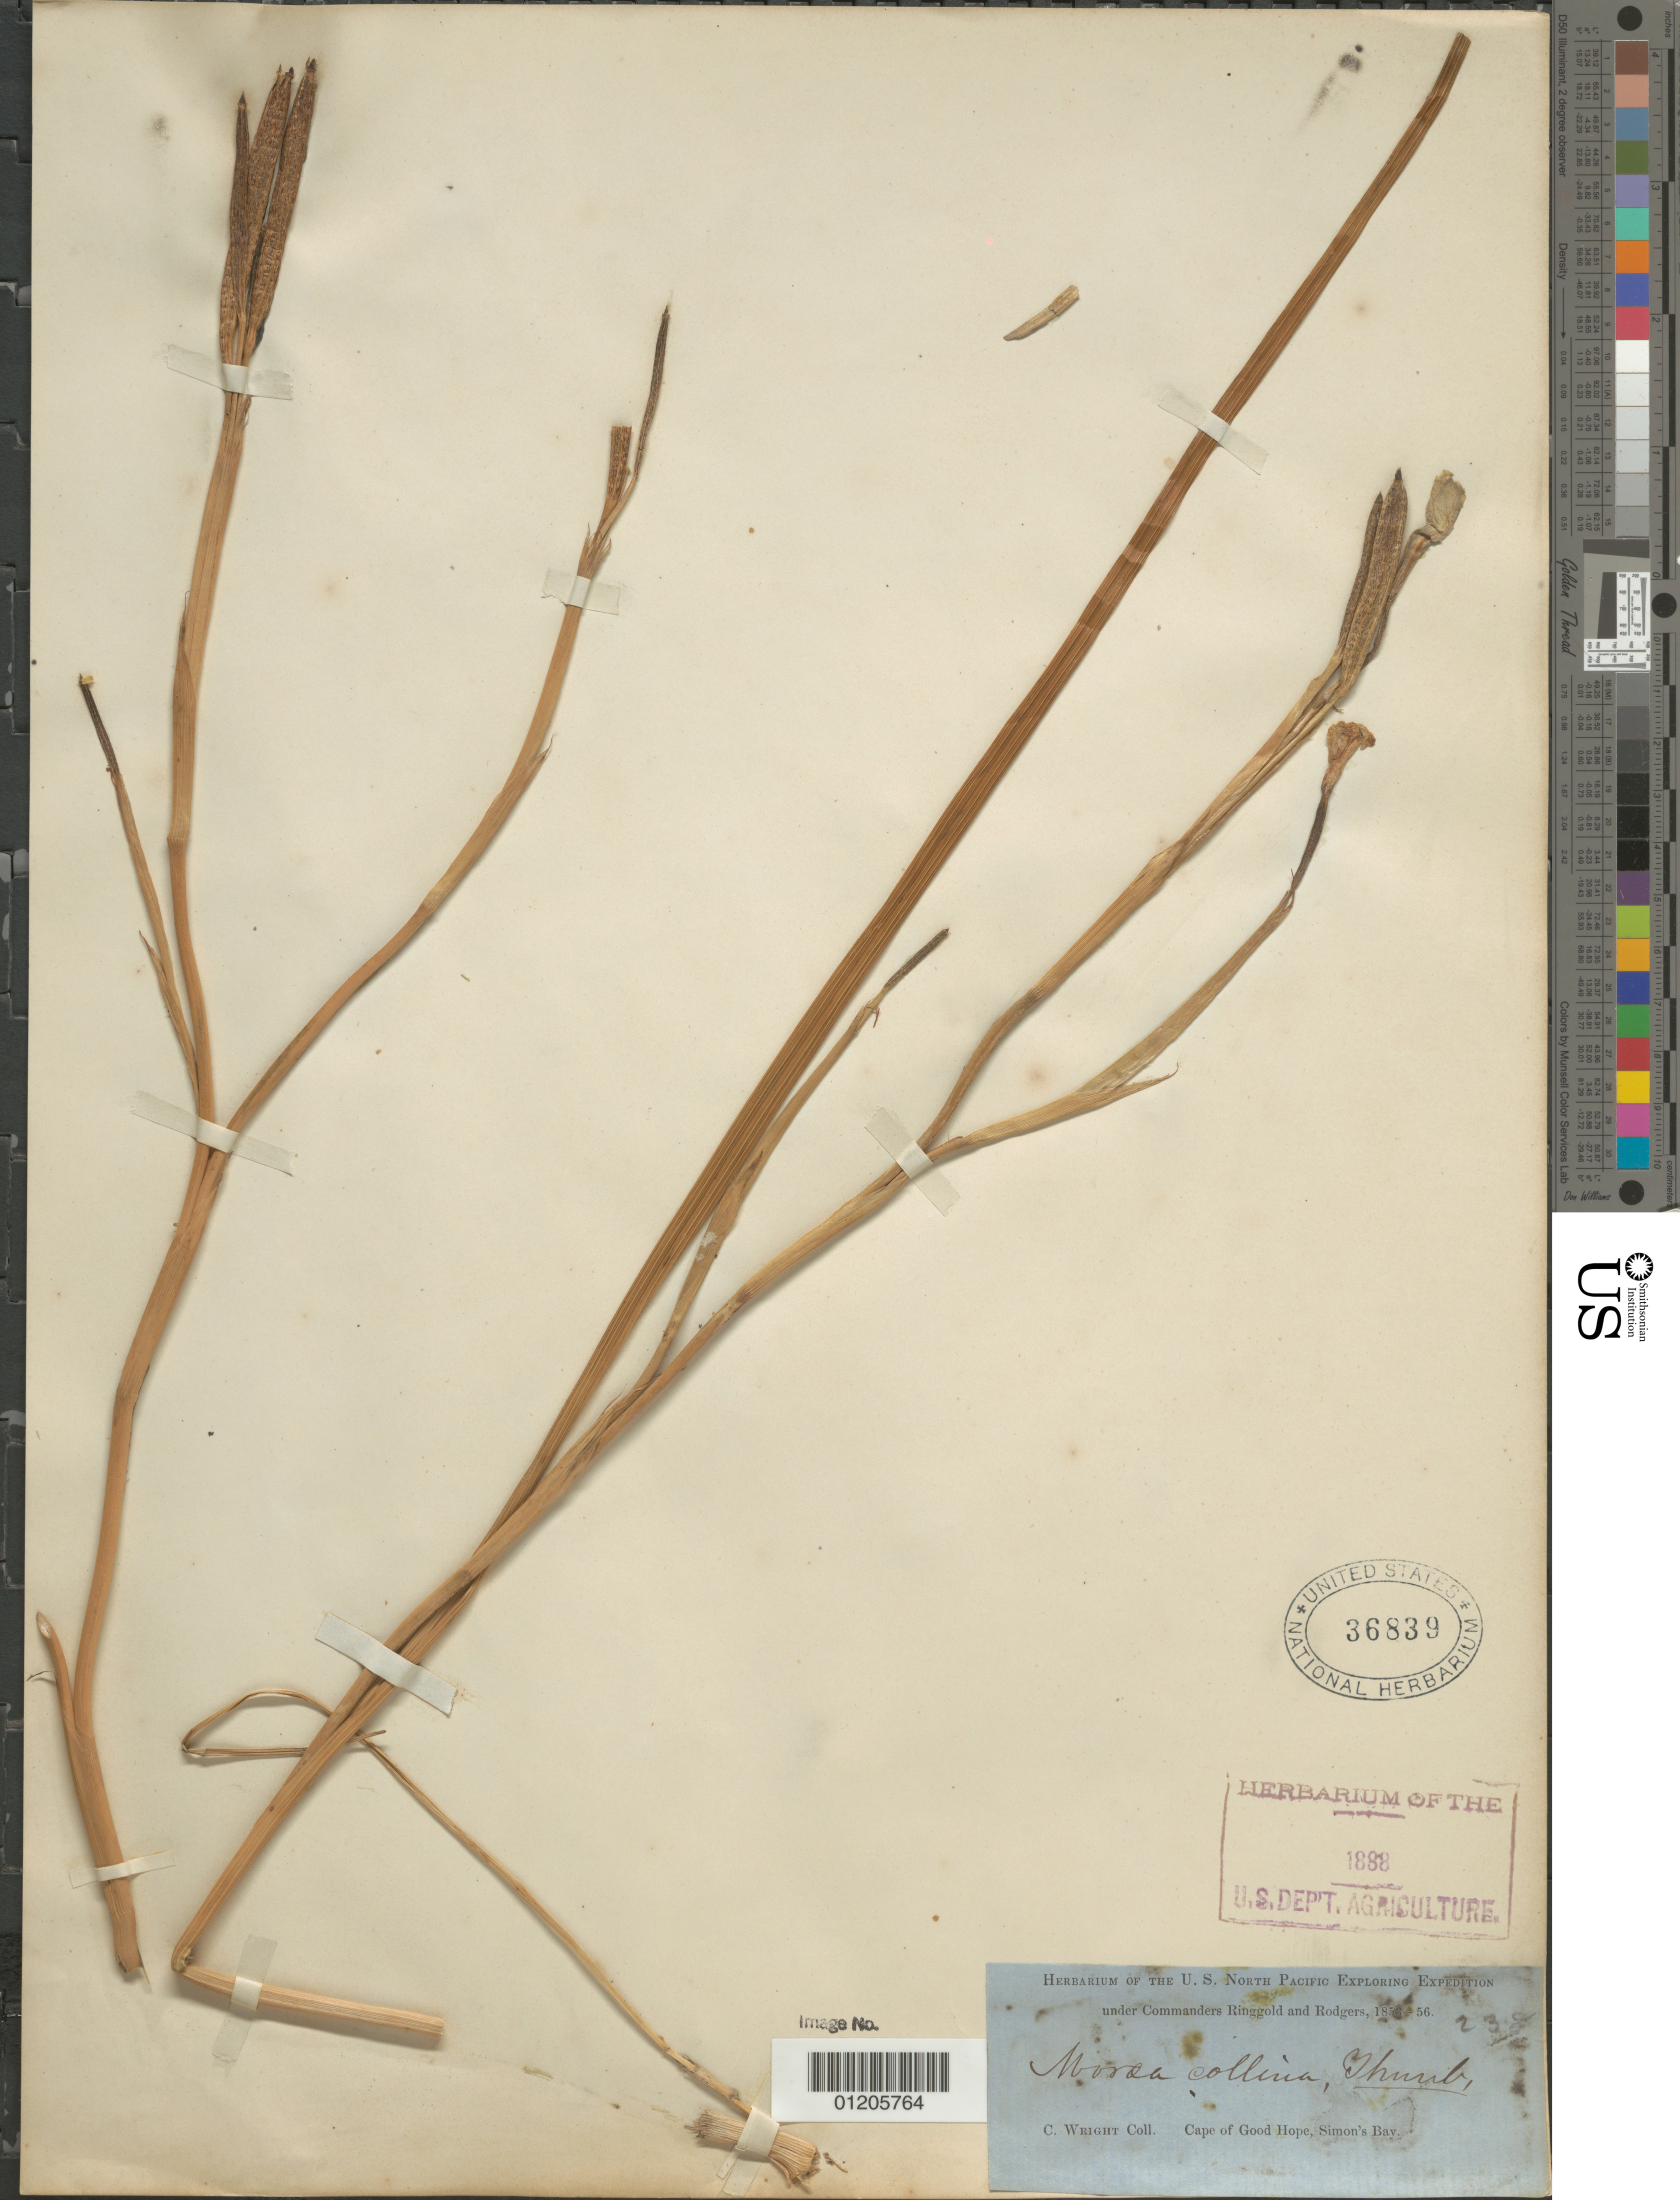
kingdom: Plantae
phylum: Tracheophyta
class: Liliopsida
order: Asparagales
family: Iridaceae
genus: Moraea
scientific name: Moraea collina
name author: Thunb.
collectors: C. Wright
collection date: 1853/1856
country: South Africa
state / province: Western Cape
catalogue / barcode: US 36839